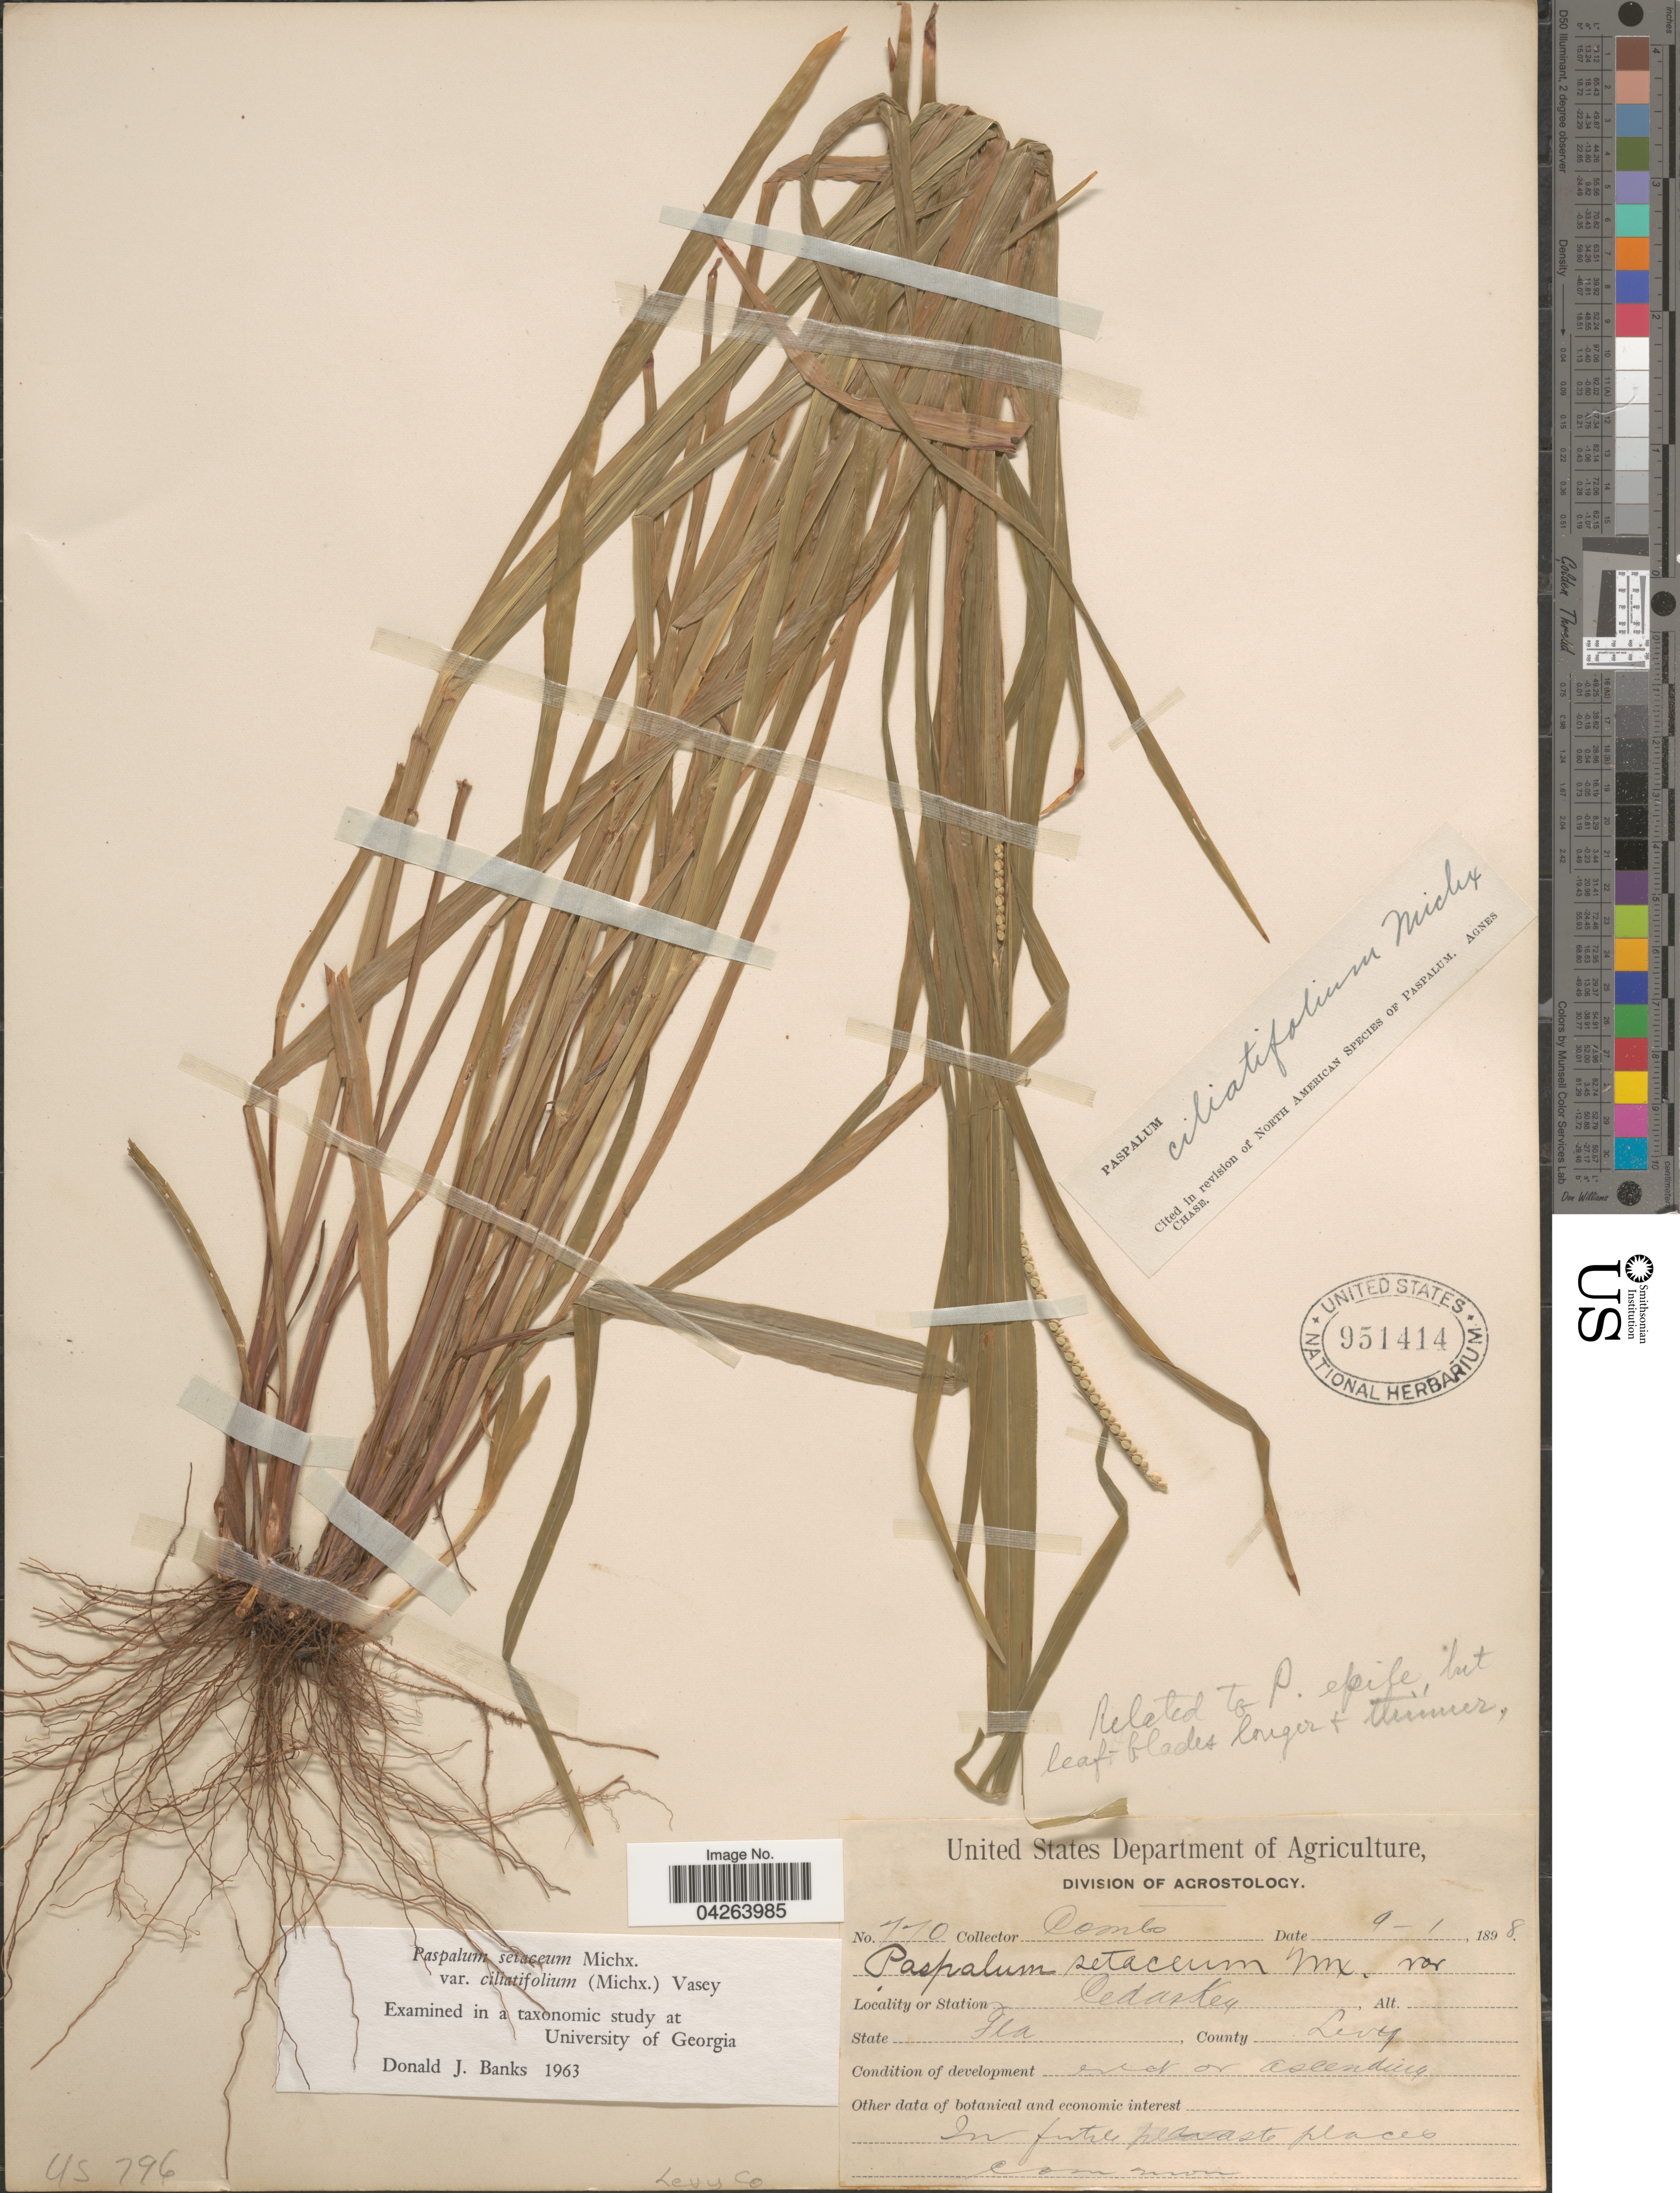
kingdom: Plantae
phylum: Tracheophyta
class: Liliopsida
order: Poales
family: Poaceae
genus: Paspalum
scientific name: Paspalum setaceum var. ciliatifolium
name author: (Michx.) Vasey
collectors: -. Combs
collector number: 770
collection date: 1898-09-01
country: United States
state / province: Florida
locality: Cedar Key. County Levy.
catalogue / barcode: US 951414